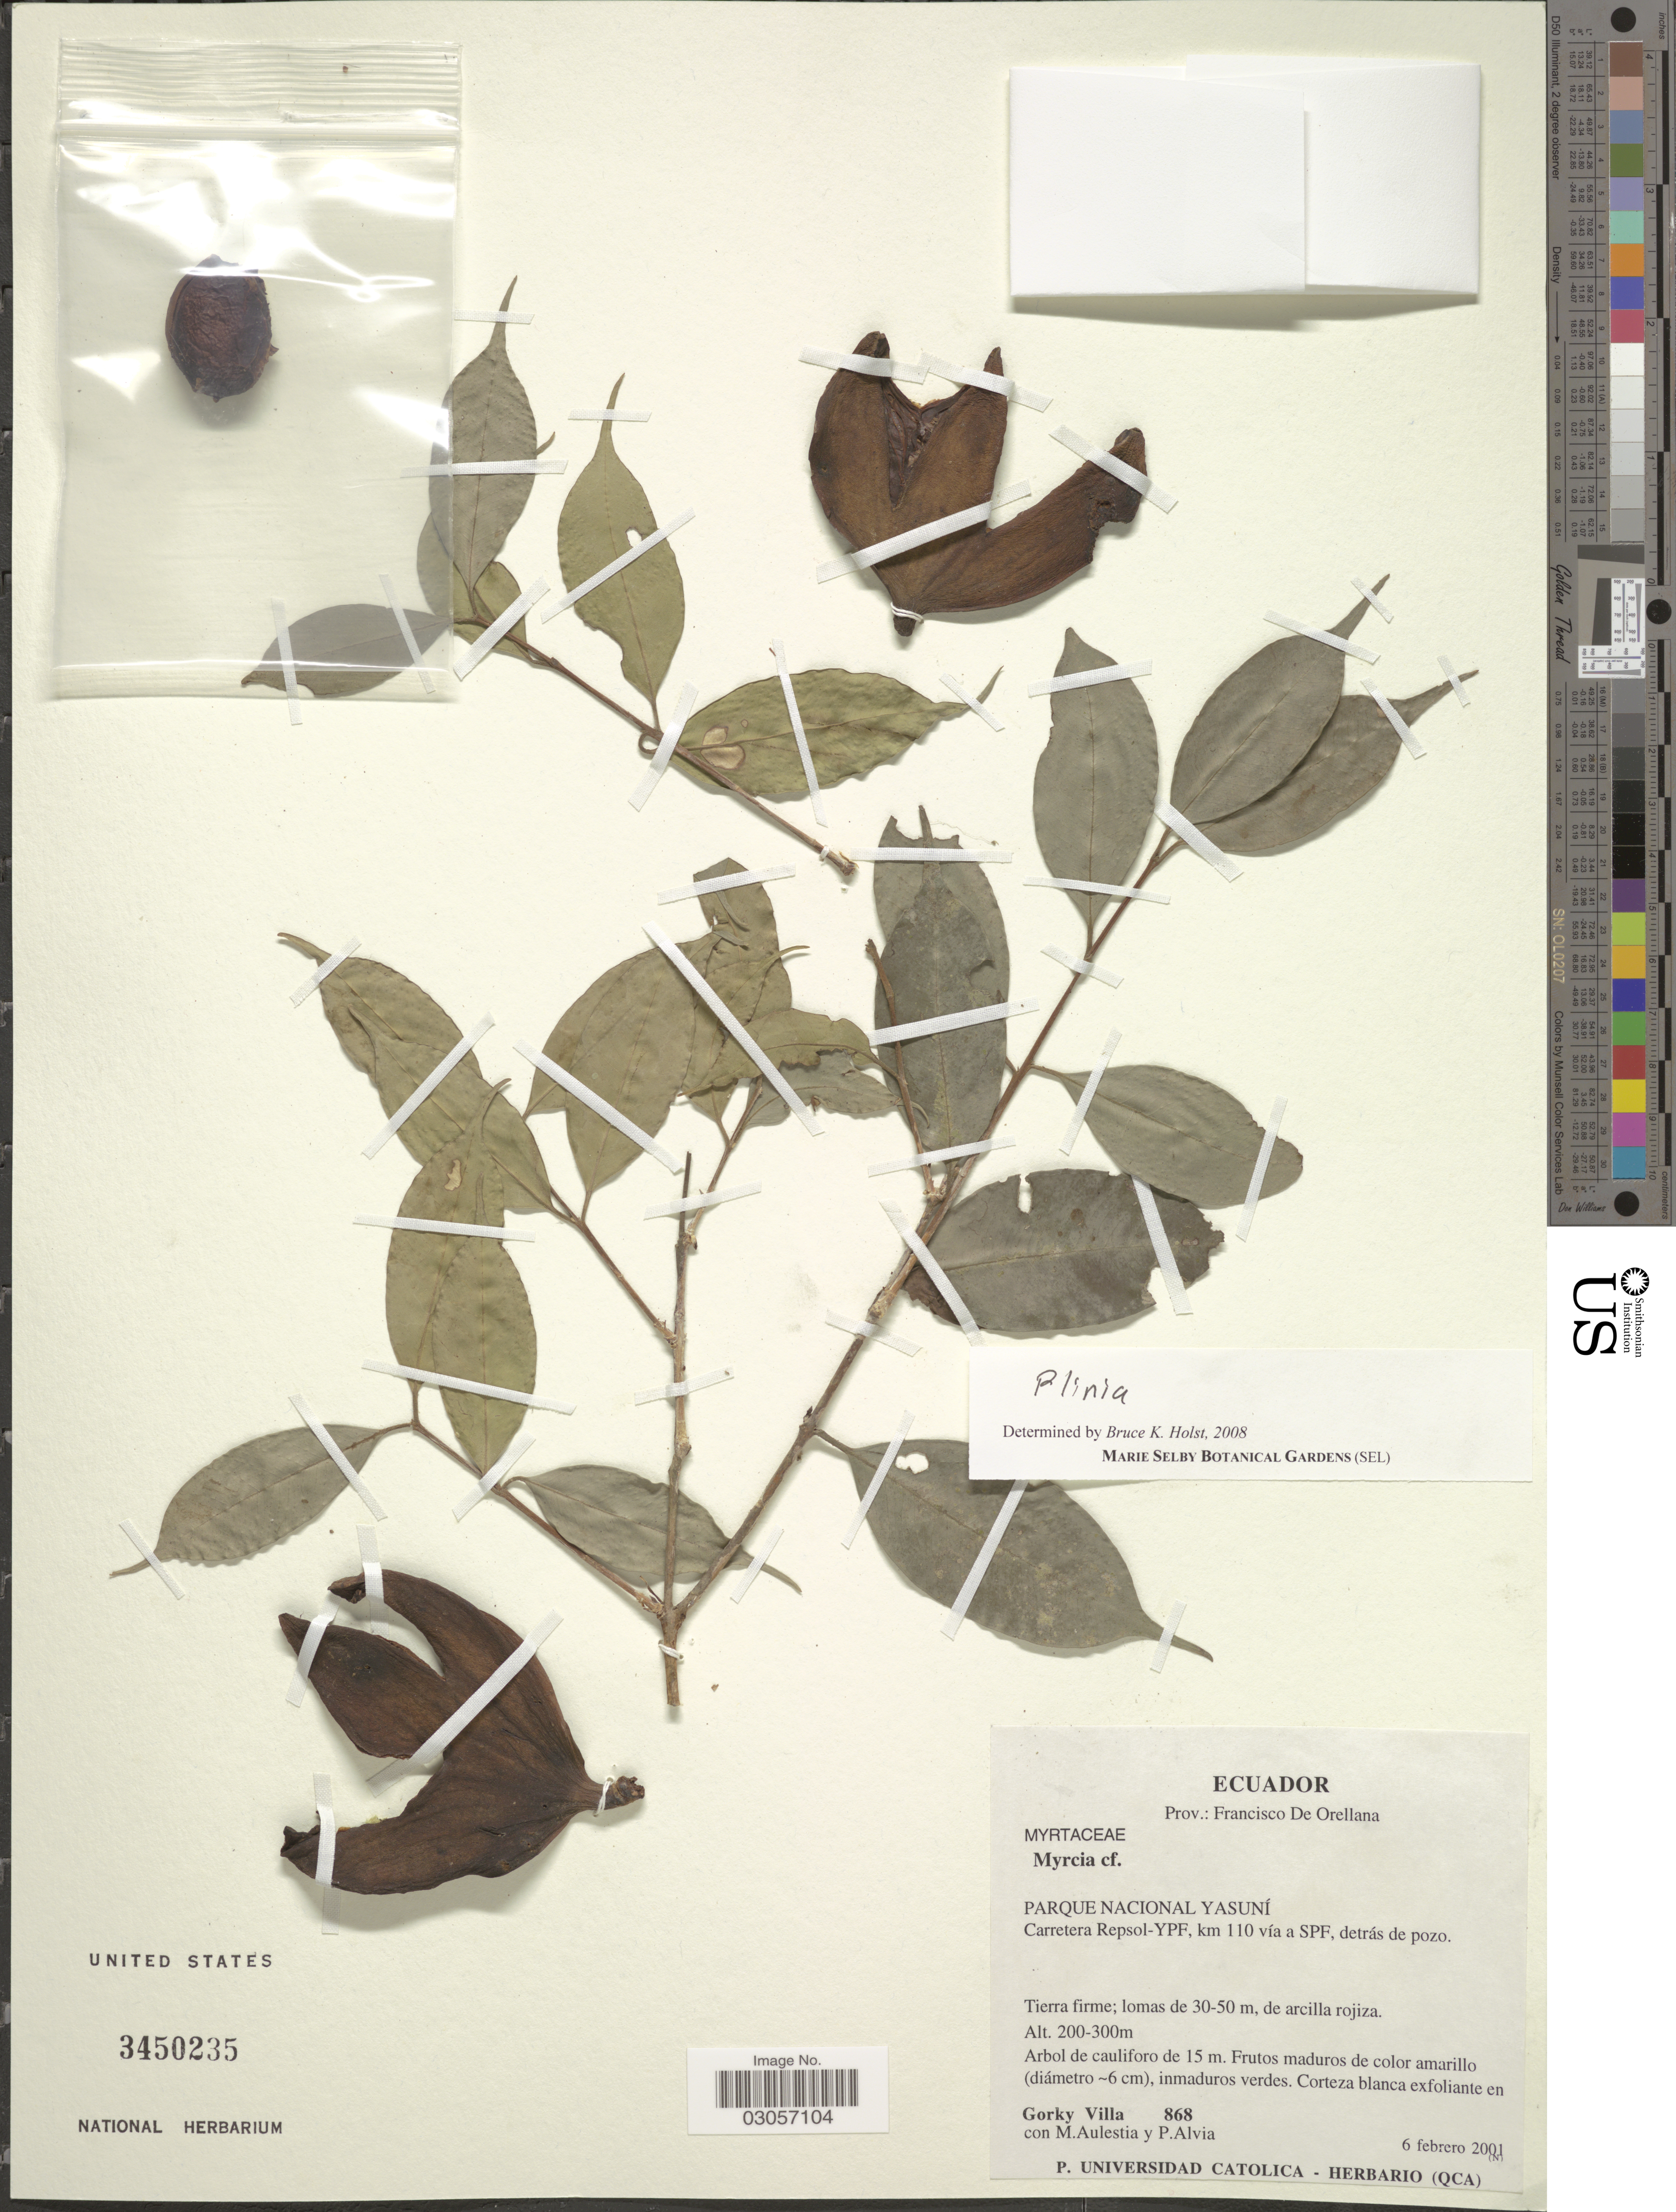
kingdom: Plantae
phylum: Tracheophyta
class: Magnoliopsida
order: Myrtales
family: Myrtaceae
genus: Plinia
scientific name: Plinia sp.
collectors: G. Villa, M. Aulestia & P. Alvia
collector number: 868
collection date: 2001-02-06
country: Ecuador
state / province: Orellana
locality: Prov.: Francisco De Orellana. Parque Nacional Yasuní, Carretera Repsol-YPF, km 110 vía a SPF, detrás de pozo.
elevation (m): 200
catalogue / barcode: US 3450235